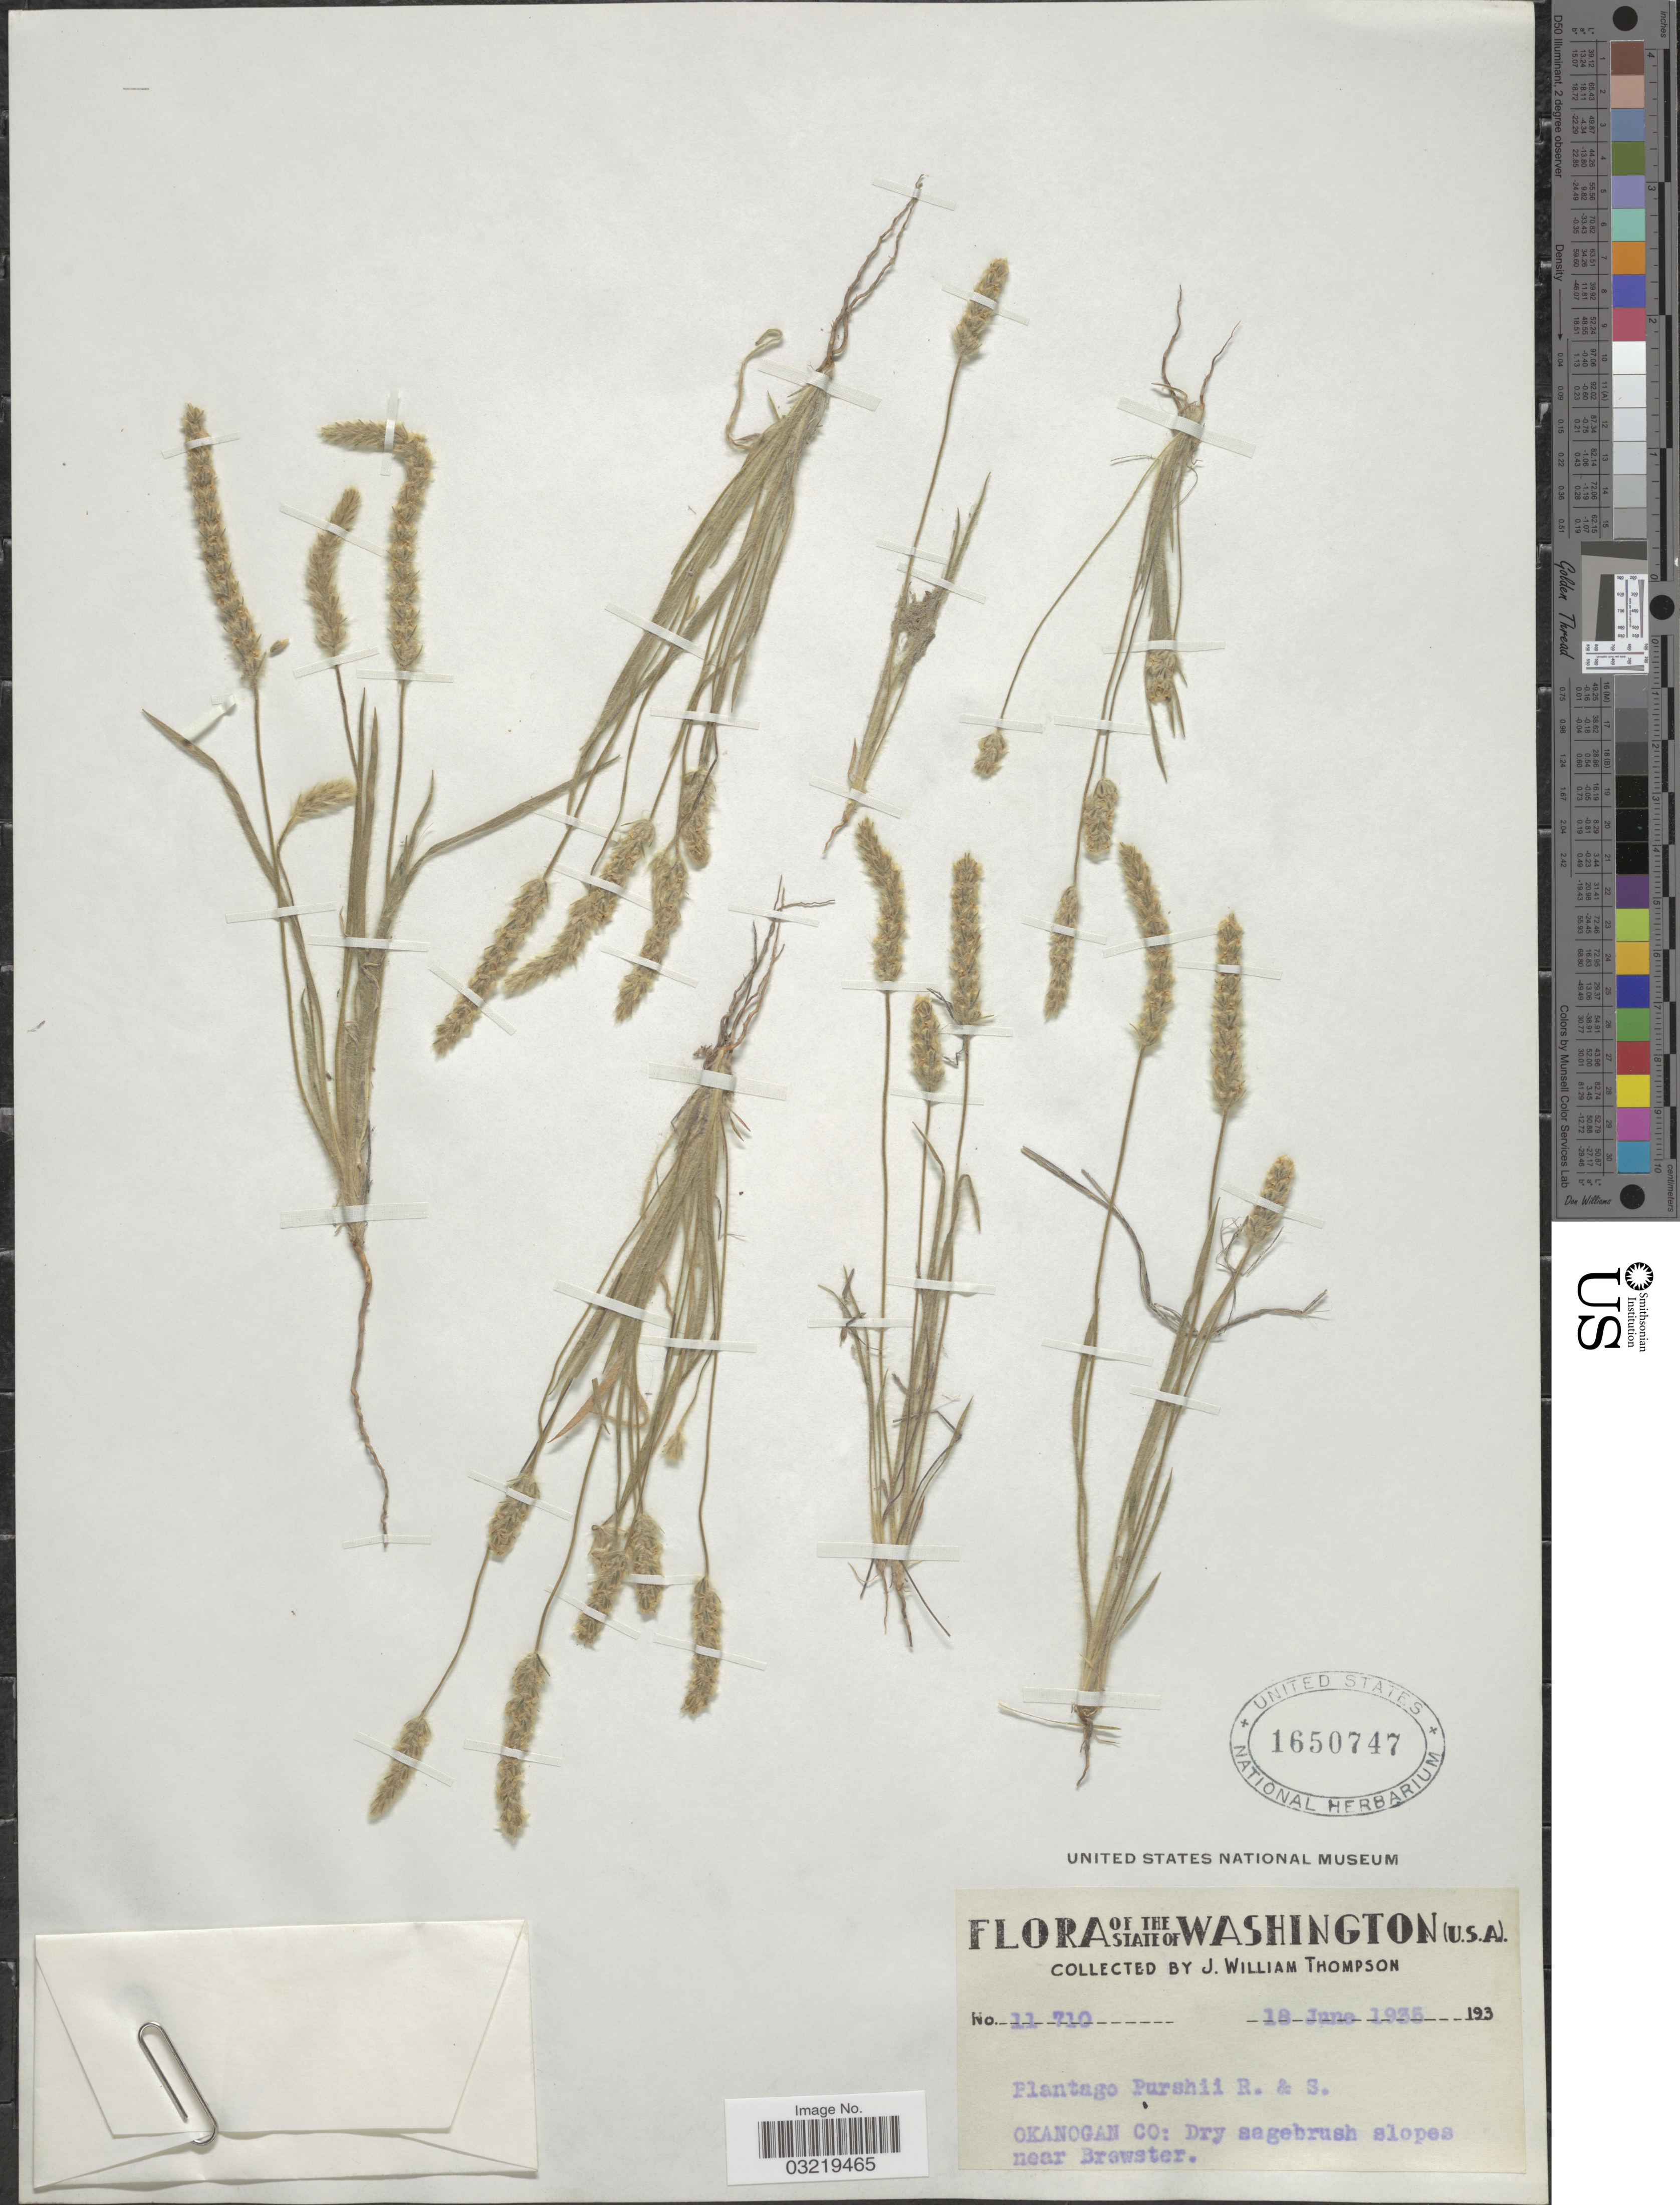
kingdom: Plantae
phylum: Tracheophyta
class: Magnoliopsida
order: Lamiales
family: Plantaginaceae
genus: Plantago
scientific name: Plantago patagonica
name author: Jacq.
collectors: J. W. Thompson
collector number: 11710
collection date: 1935-06-18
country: United States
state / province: Washington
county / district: Okanogan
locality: Okanogan Co: Dry sagebrush slopes near Brewster.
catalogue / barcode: US 1650747